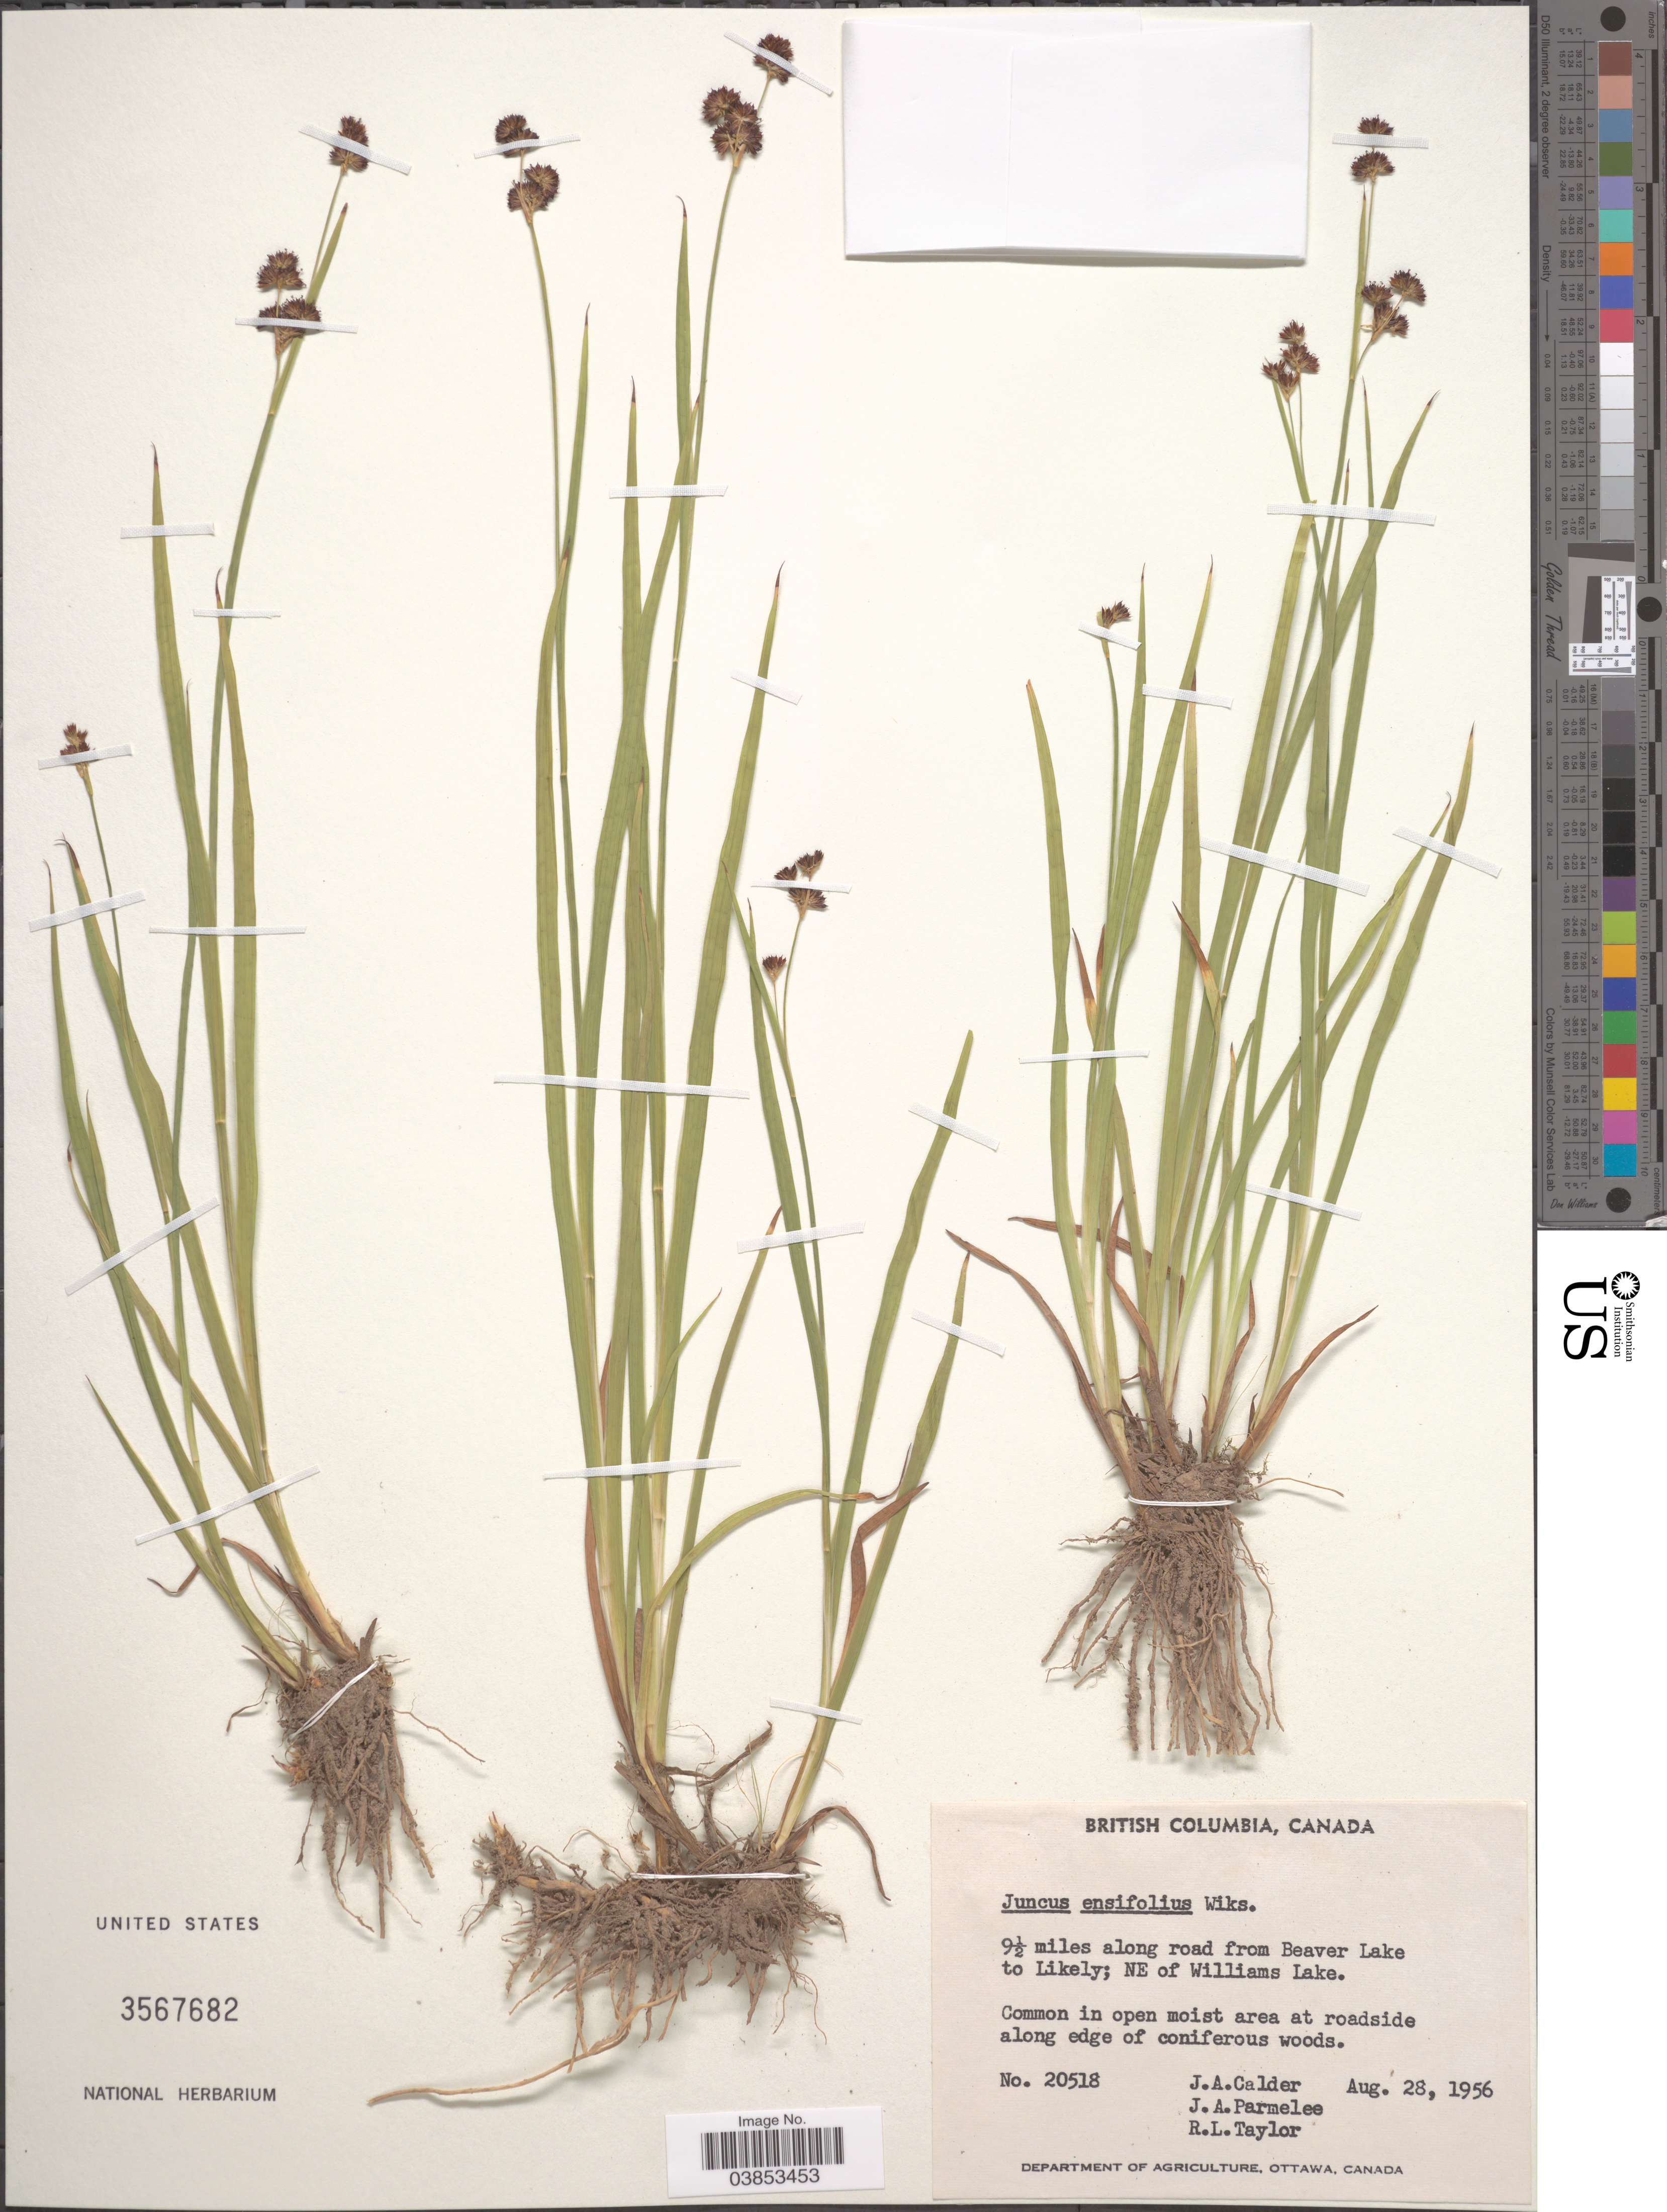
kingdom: Plantae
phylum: Tracheophyta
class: Liliopsida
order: Poales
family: Juncaceae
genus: Juncus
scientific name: Juncus ensifolius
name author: Wikstr.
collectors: J. A. Calder, J. A. Parmelee & R. Taylor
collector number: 20518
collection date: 1956-08-28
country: Canada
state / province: British Columbia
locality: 9½ miles along road from Beaver Lake to Likely; NE of Williams Lake.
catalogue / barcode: US 3567682